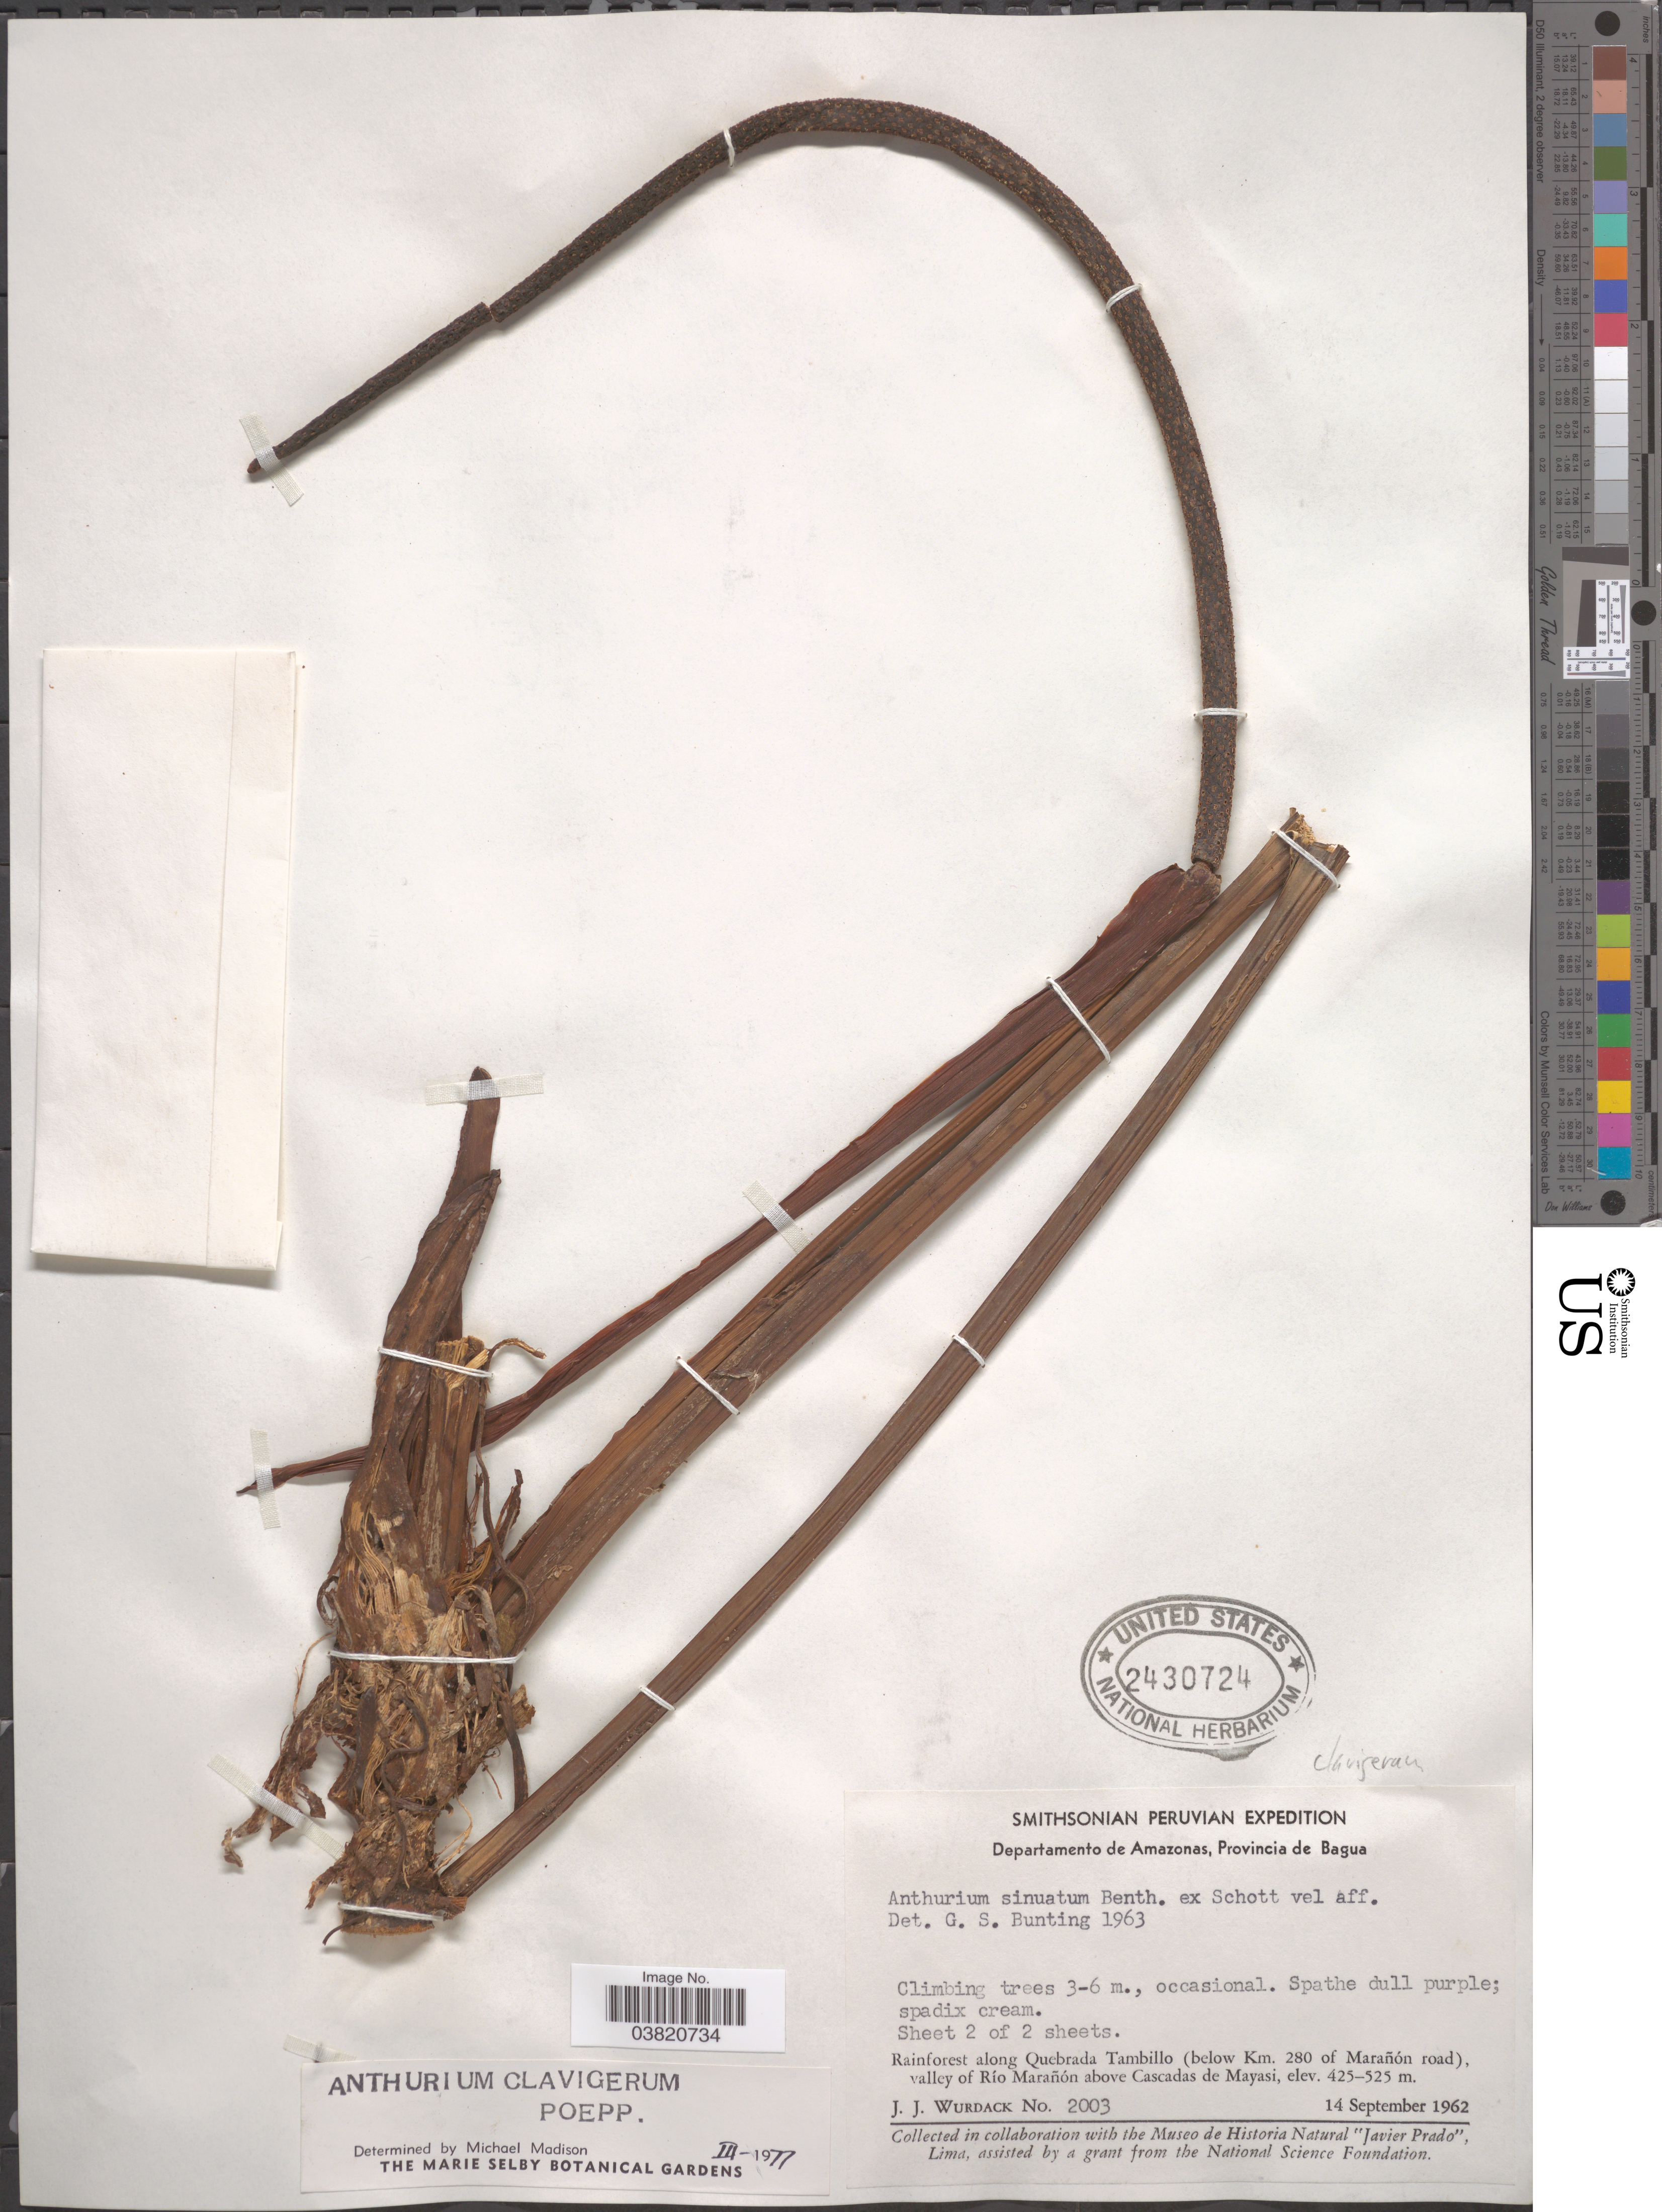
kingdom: Plantae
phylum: Tracheophyta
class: Liliopsida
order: Alismatales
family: Araceae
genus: Anthurium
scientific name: Anthurium clavigerum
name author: Poepp. & Endl.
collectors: J. J. Wurdack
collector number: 2003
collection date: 1962-09-14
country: Peru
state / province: Amazonas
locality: Departamento de Amazonas, Provincia de Bagua. Rainforest along Quebrada Tambillo (below Km. 280 of Marañón road), valley of Río Marañón above Cascadas de Mayasi.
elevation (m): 425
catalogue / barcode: US 2430724